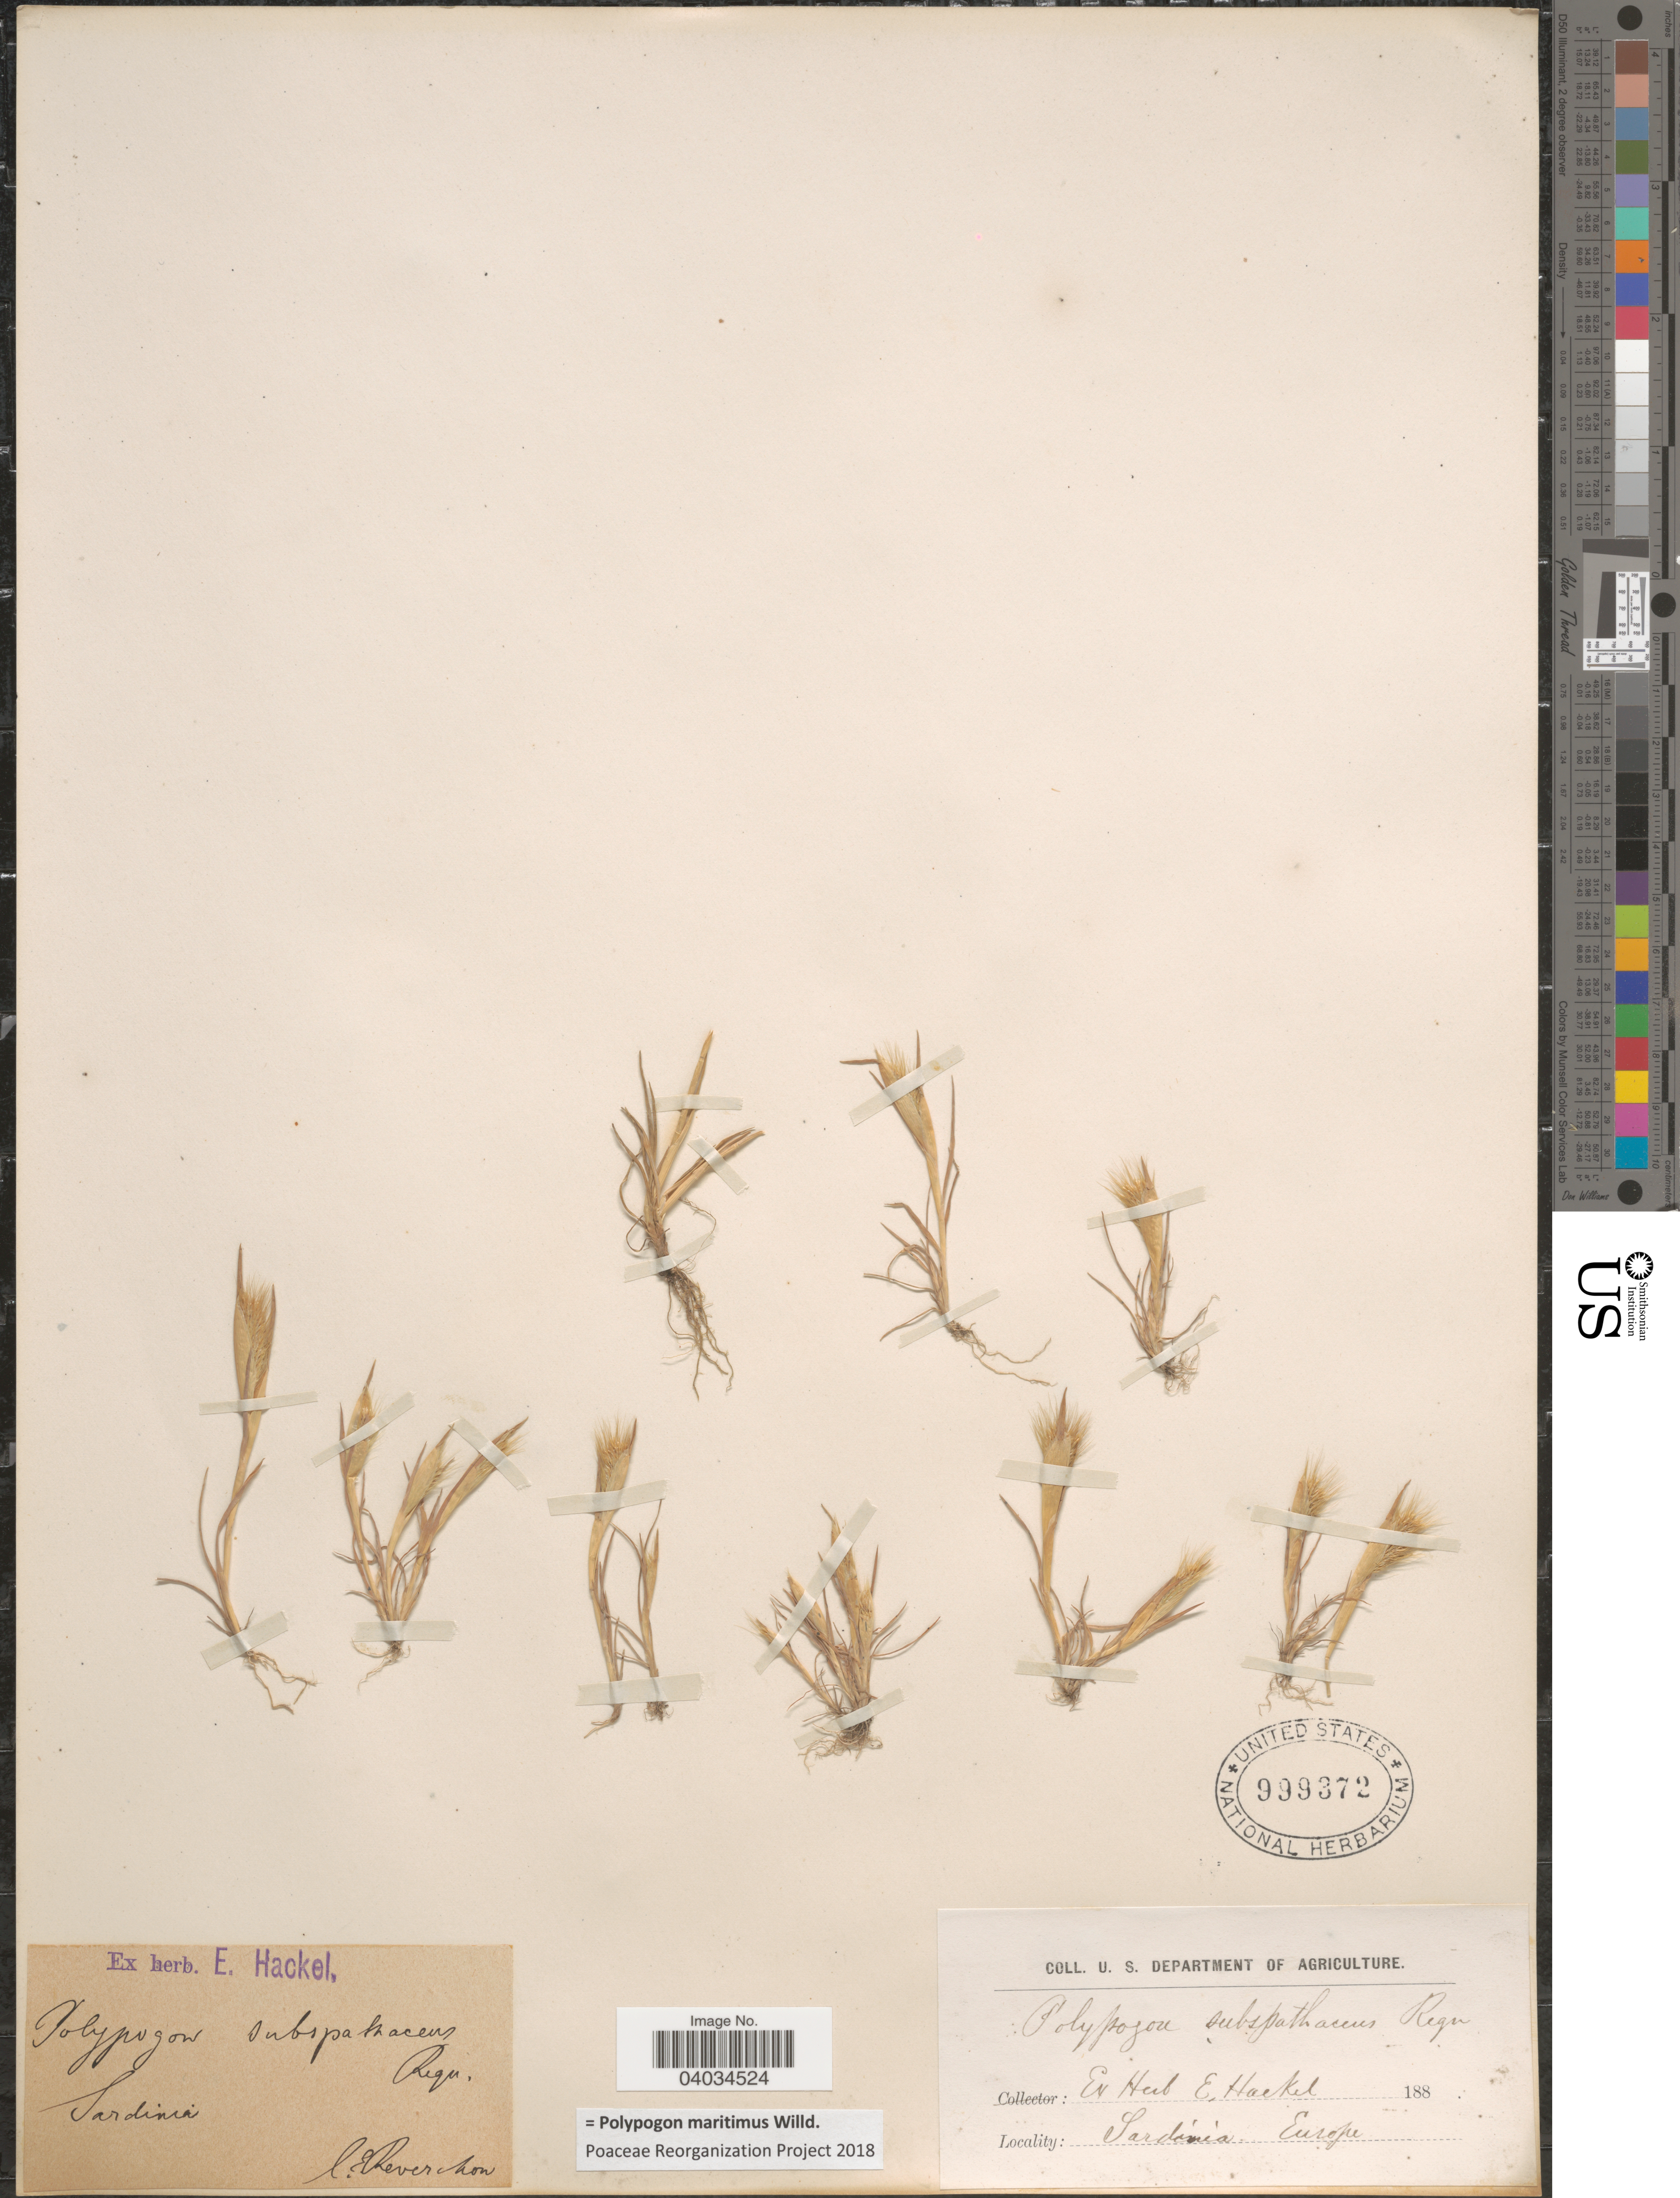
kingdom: Plantae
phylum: Tracheophyta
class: Liliopsida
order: Poales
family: Poaceae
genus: Polypogon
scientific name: Polypogon maritimus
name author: Willd.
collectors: E. Reverchon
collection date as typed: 188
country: Italy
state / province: Sardegna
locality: Sardinia.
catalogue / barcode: US 999372